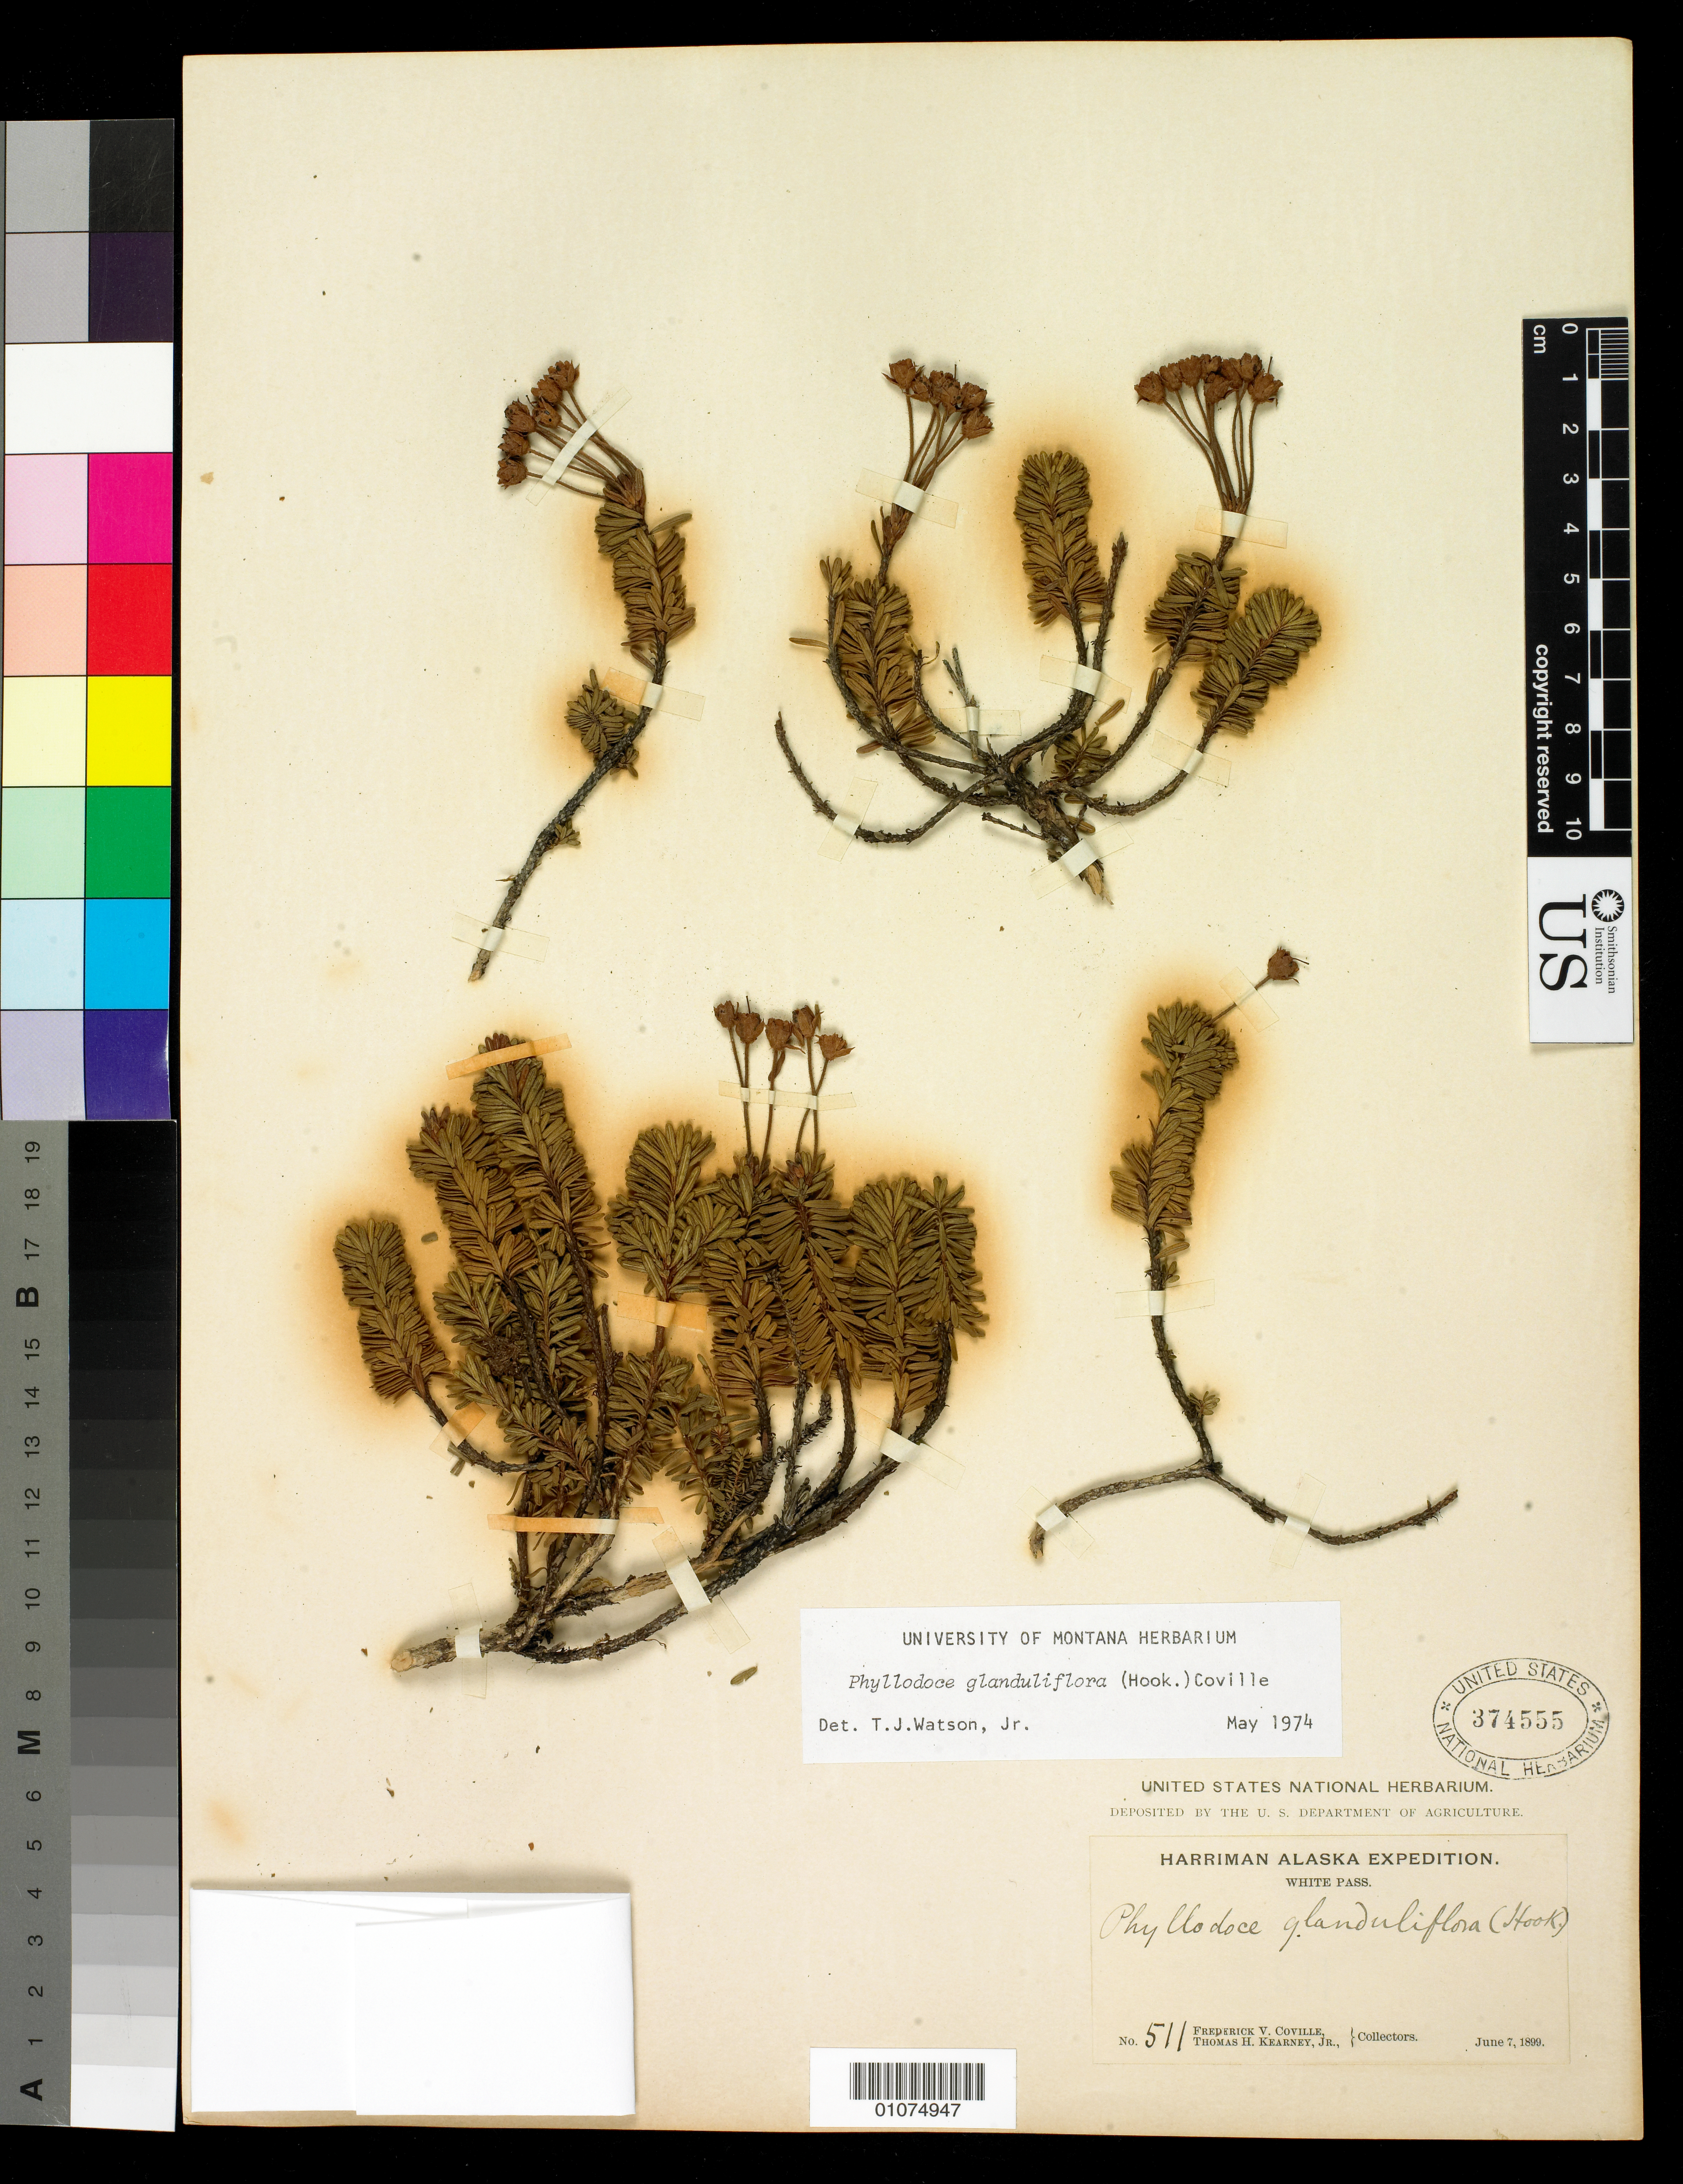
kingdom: Plantae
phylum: Tracheophyta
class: Magnoliopsida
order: Ericales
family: Ericaceae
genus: Phyllodoce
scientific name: Phyllodoce glanduliflora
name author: (Hook.) Coville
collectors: F. V. Coville & T. H. Kearney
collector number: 511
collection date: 1899-06-07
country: United States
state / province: Alaska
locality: White Pass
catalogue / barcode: US 374555